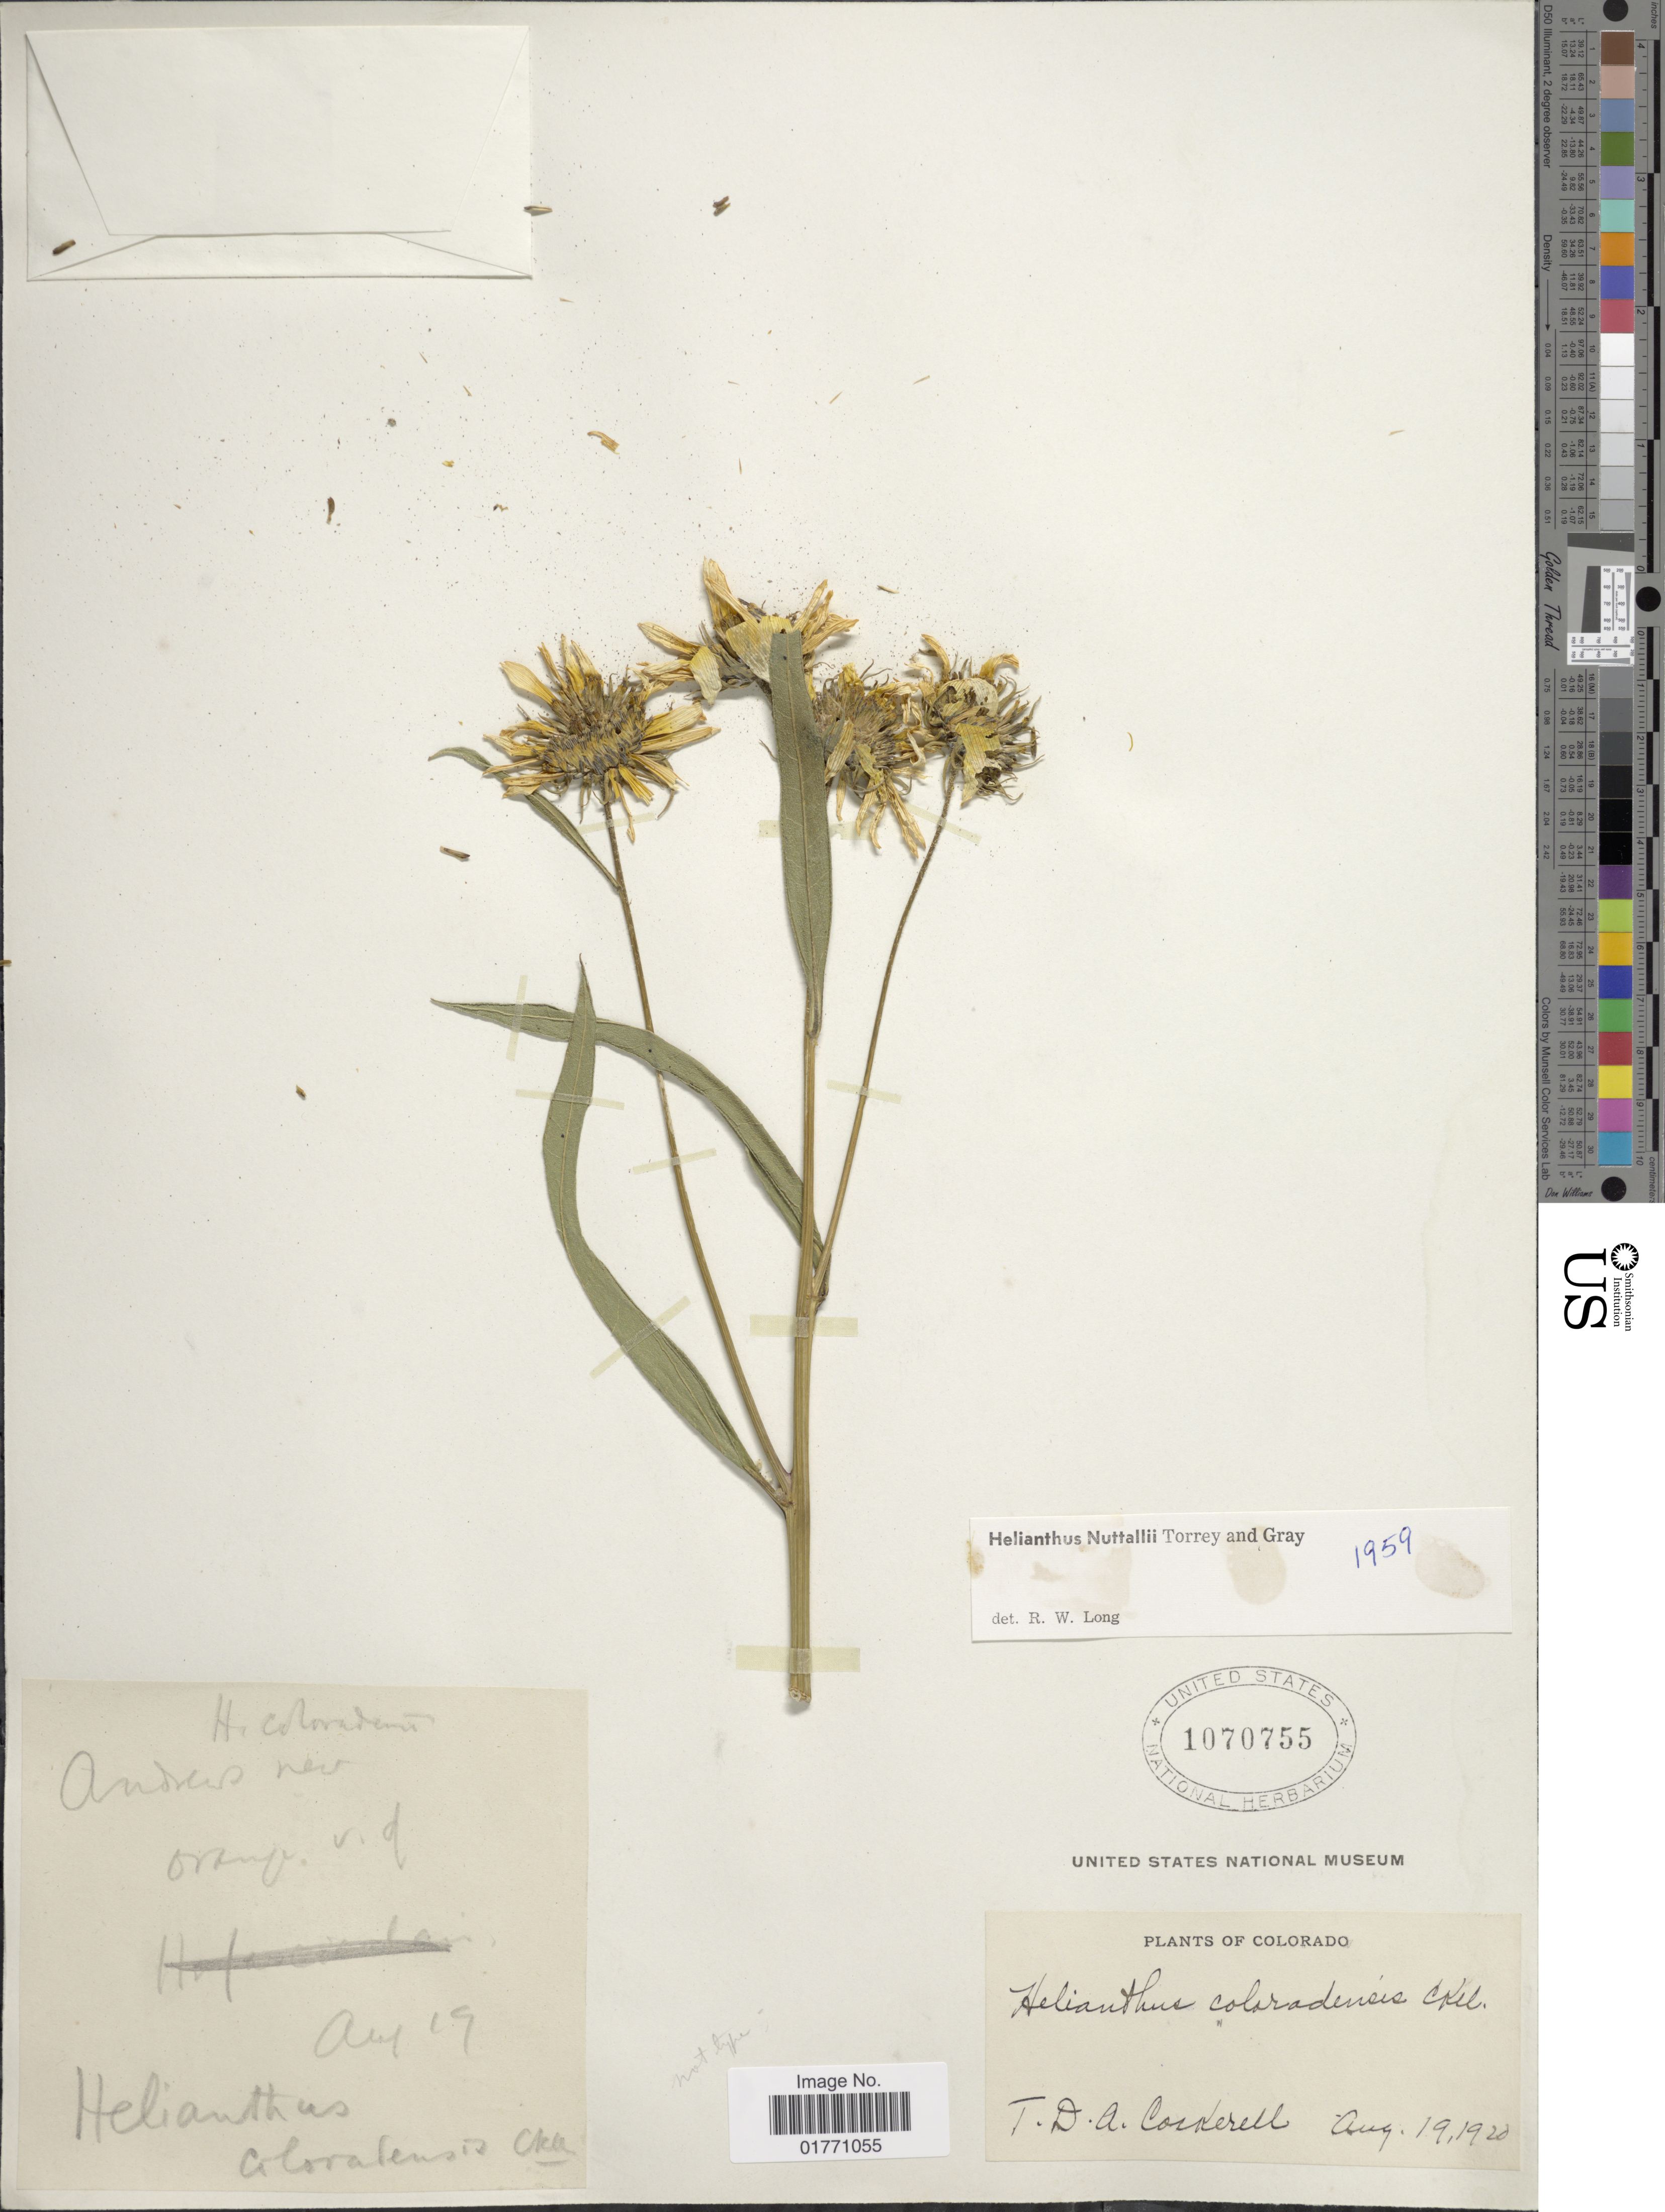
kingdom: Plantae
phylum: Tracheophyta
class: Magnoliopsida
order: Asterales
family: Asteraceae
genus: Helianthus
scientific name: Helianthus nuttallii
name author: Torr. & A. Gray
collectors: T. Cockerell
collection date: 1920-08-19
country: United States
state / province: Colorado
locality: Andes near orange v.d. Okla. [unsure placement]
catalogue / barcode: US 1070755